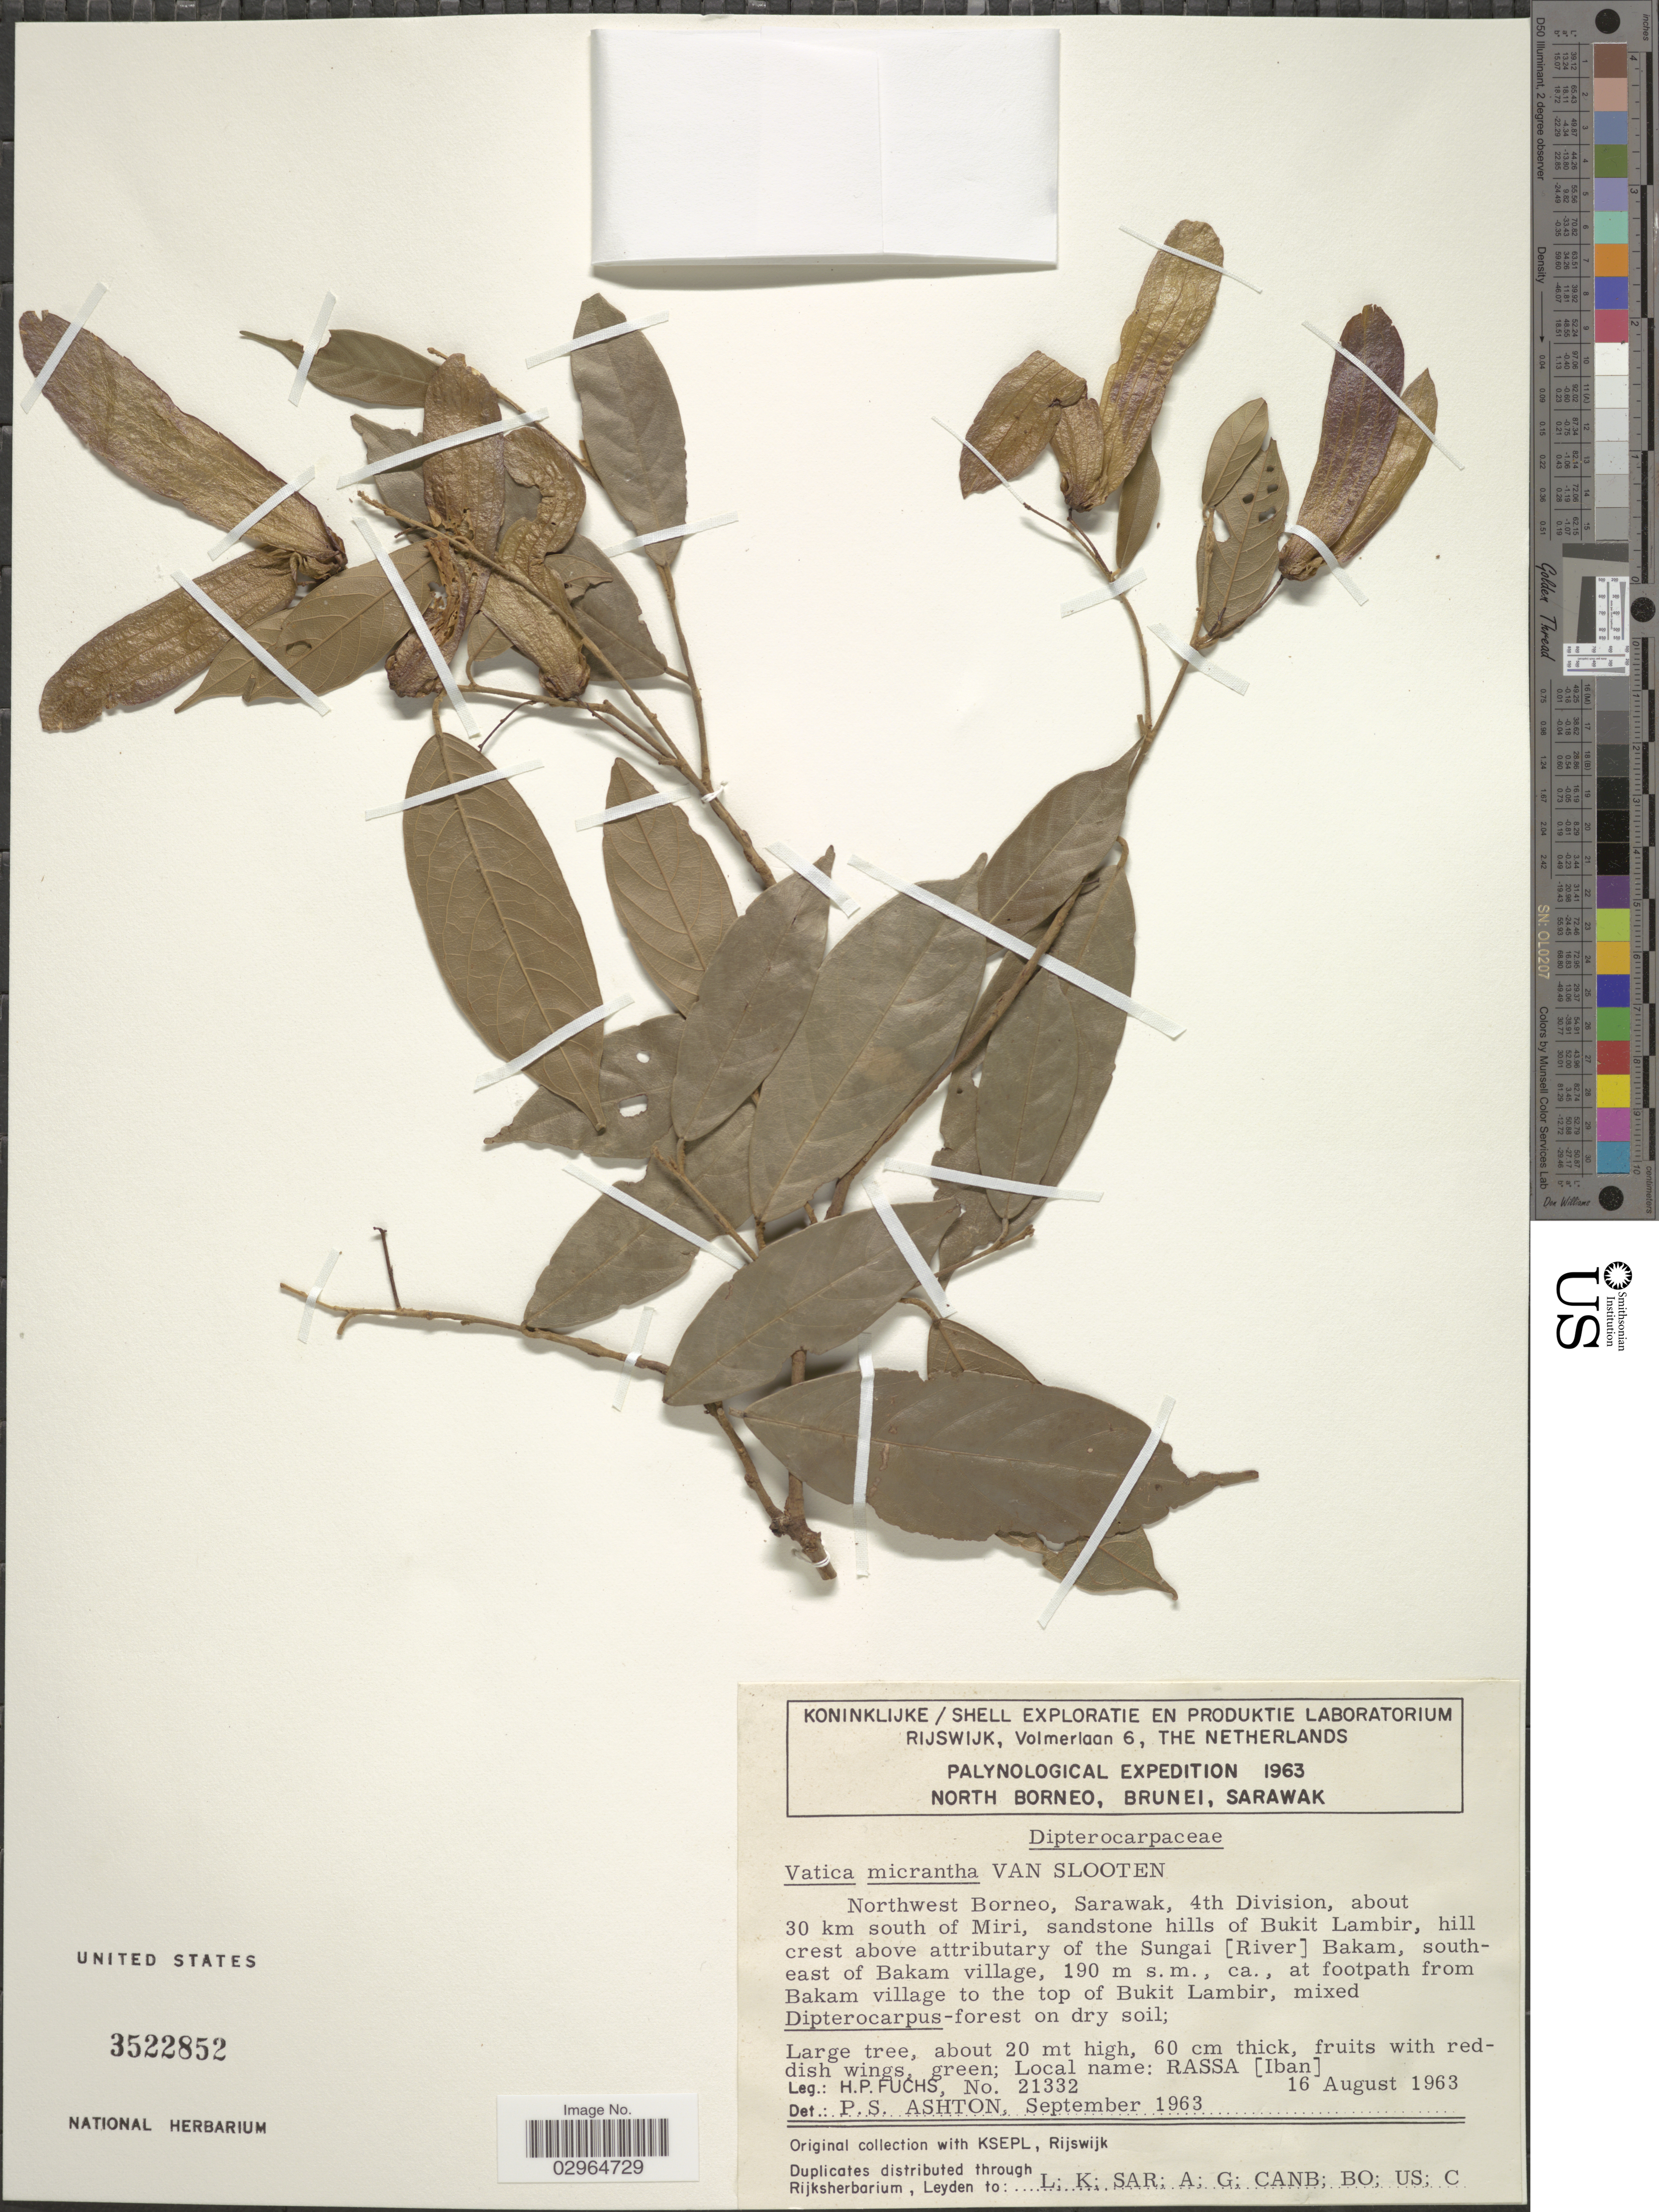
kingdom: Plantae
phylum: Tracheophyta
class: Magnoliopsida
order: Malvales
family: Dipterocarpaceae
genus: Vatica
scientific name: Vatica micrantha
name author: Slooten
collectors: H. P. Fuchs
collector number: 21332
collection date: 1963-08-16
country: Malaysia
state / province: Sarawak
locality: Northwest Borneo, 4th Division, about 30 km south of Miri, sandstone hills of Bukit Lambir, hill crest above attributary of the Sungai [River] Bakam, south-east of Bakam village, at footpath from Bakam village to the top of Bukit Lambir.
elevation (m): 190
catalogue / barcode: US 3522852